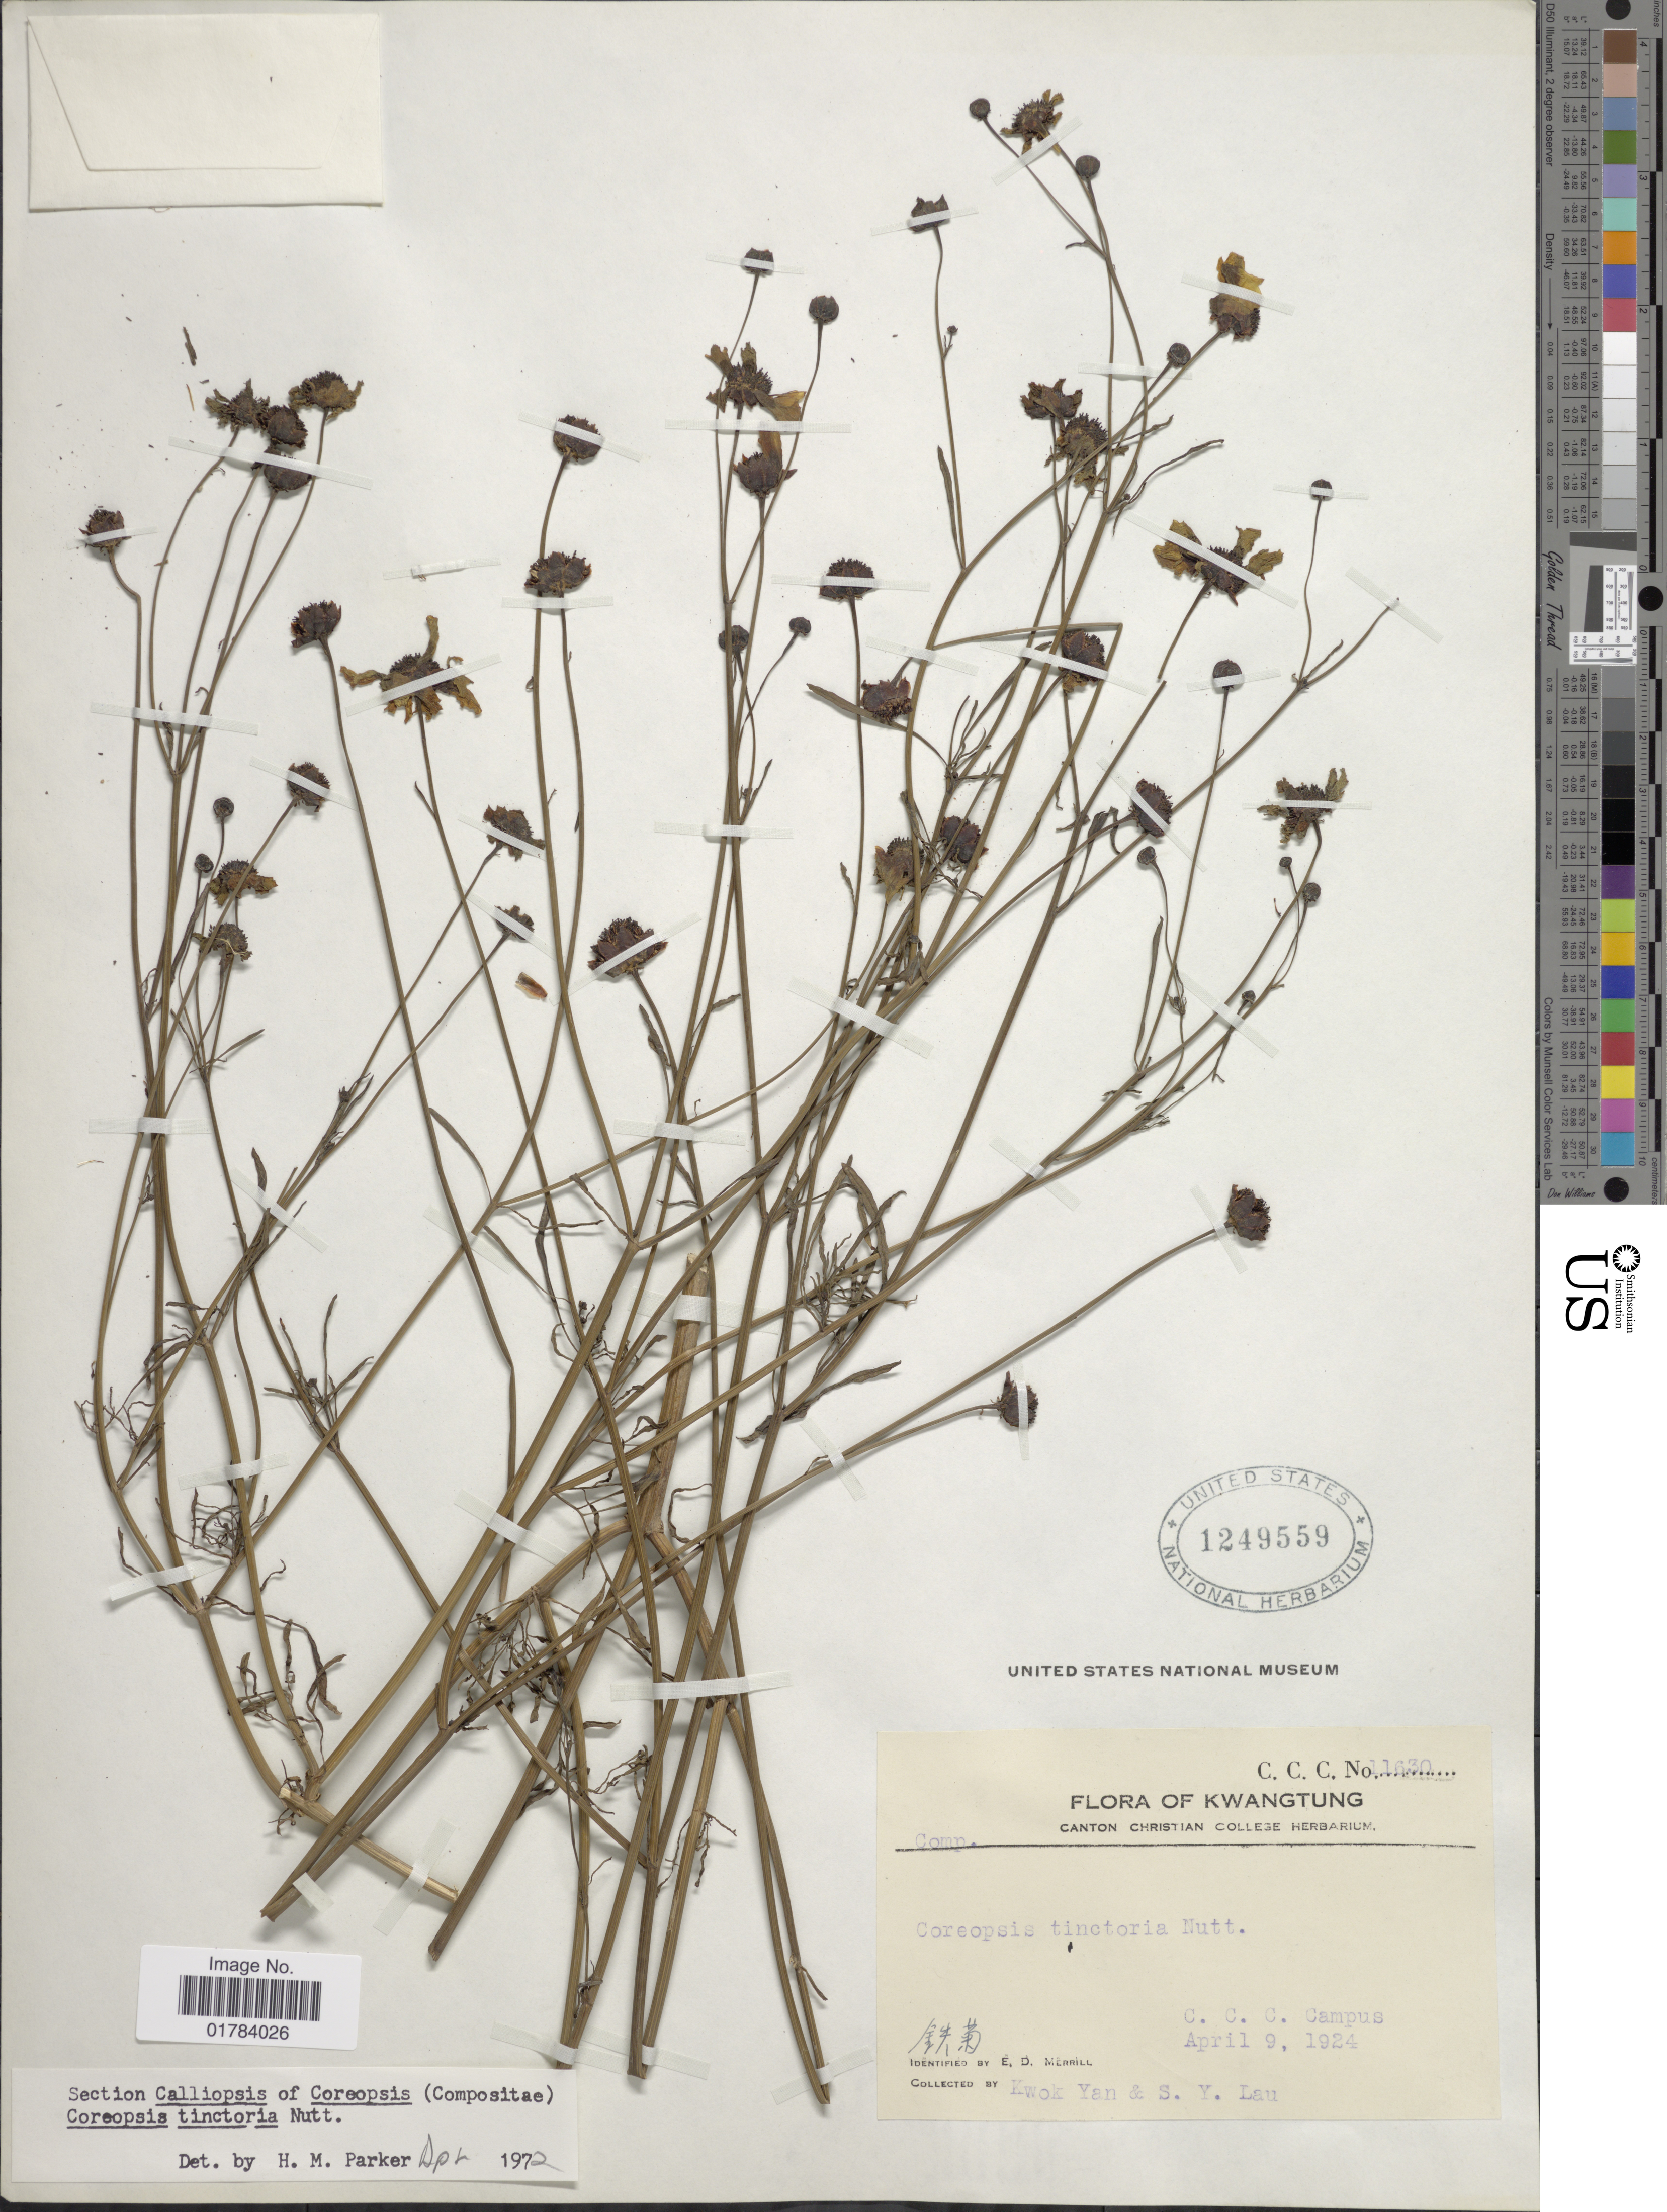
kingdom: Plantae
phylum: Tracheophyta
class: Magnoliopsida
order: Asterales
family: Asteraceae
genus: Coreopsis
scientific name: Coreopsis tinctoria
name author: Nutt.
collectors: K. Yan & S. Y. Lau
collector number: CCC11630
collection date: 1924-04-09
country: China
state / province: Guangdong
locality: Kwangtung, C.C.C. Campus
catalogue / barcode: US 1249559